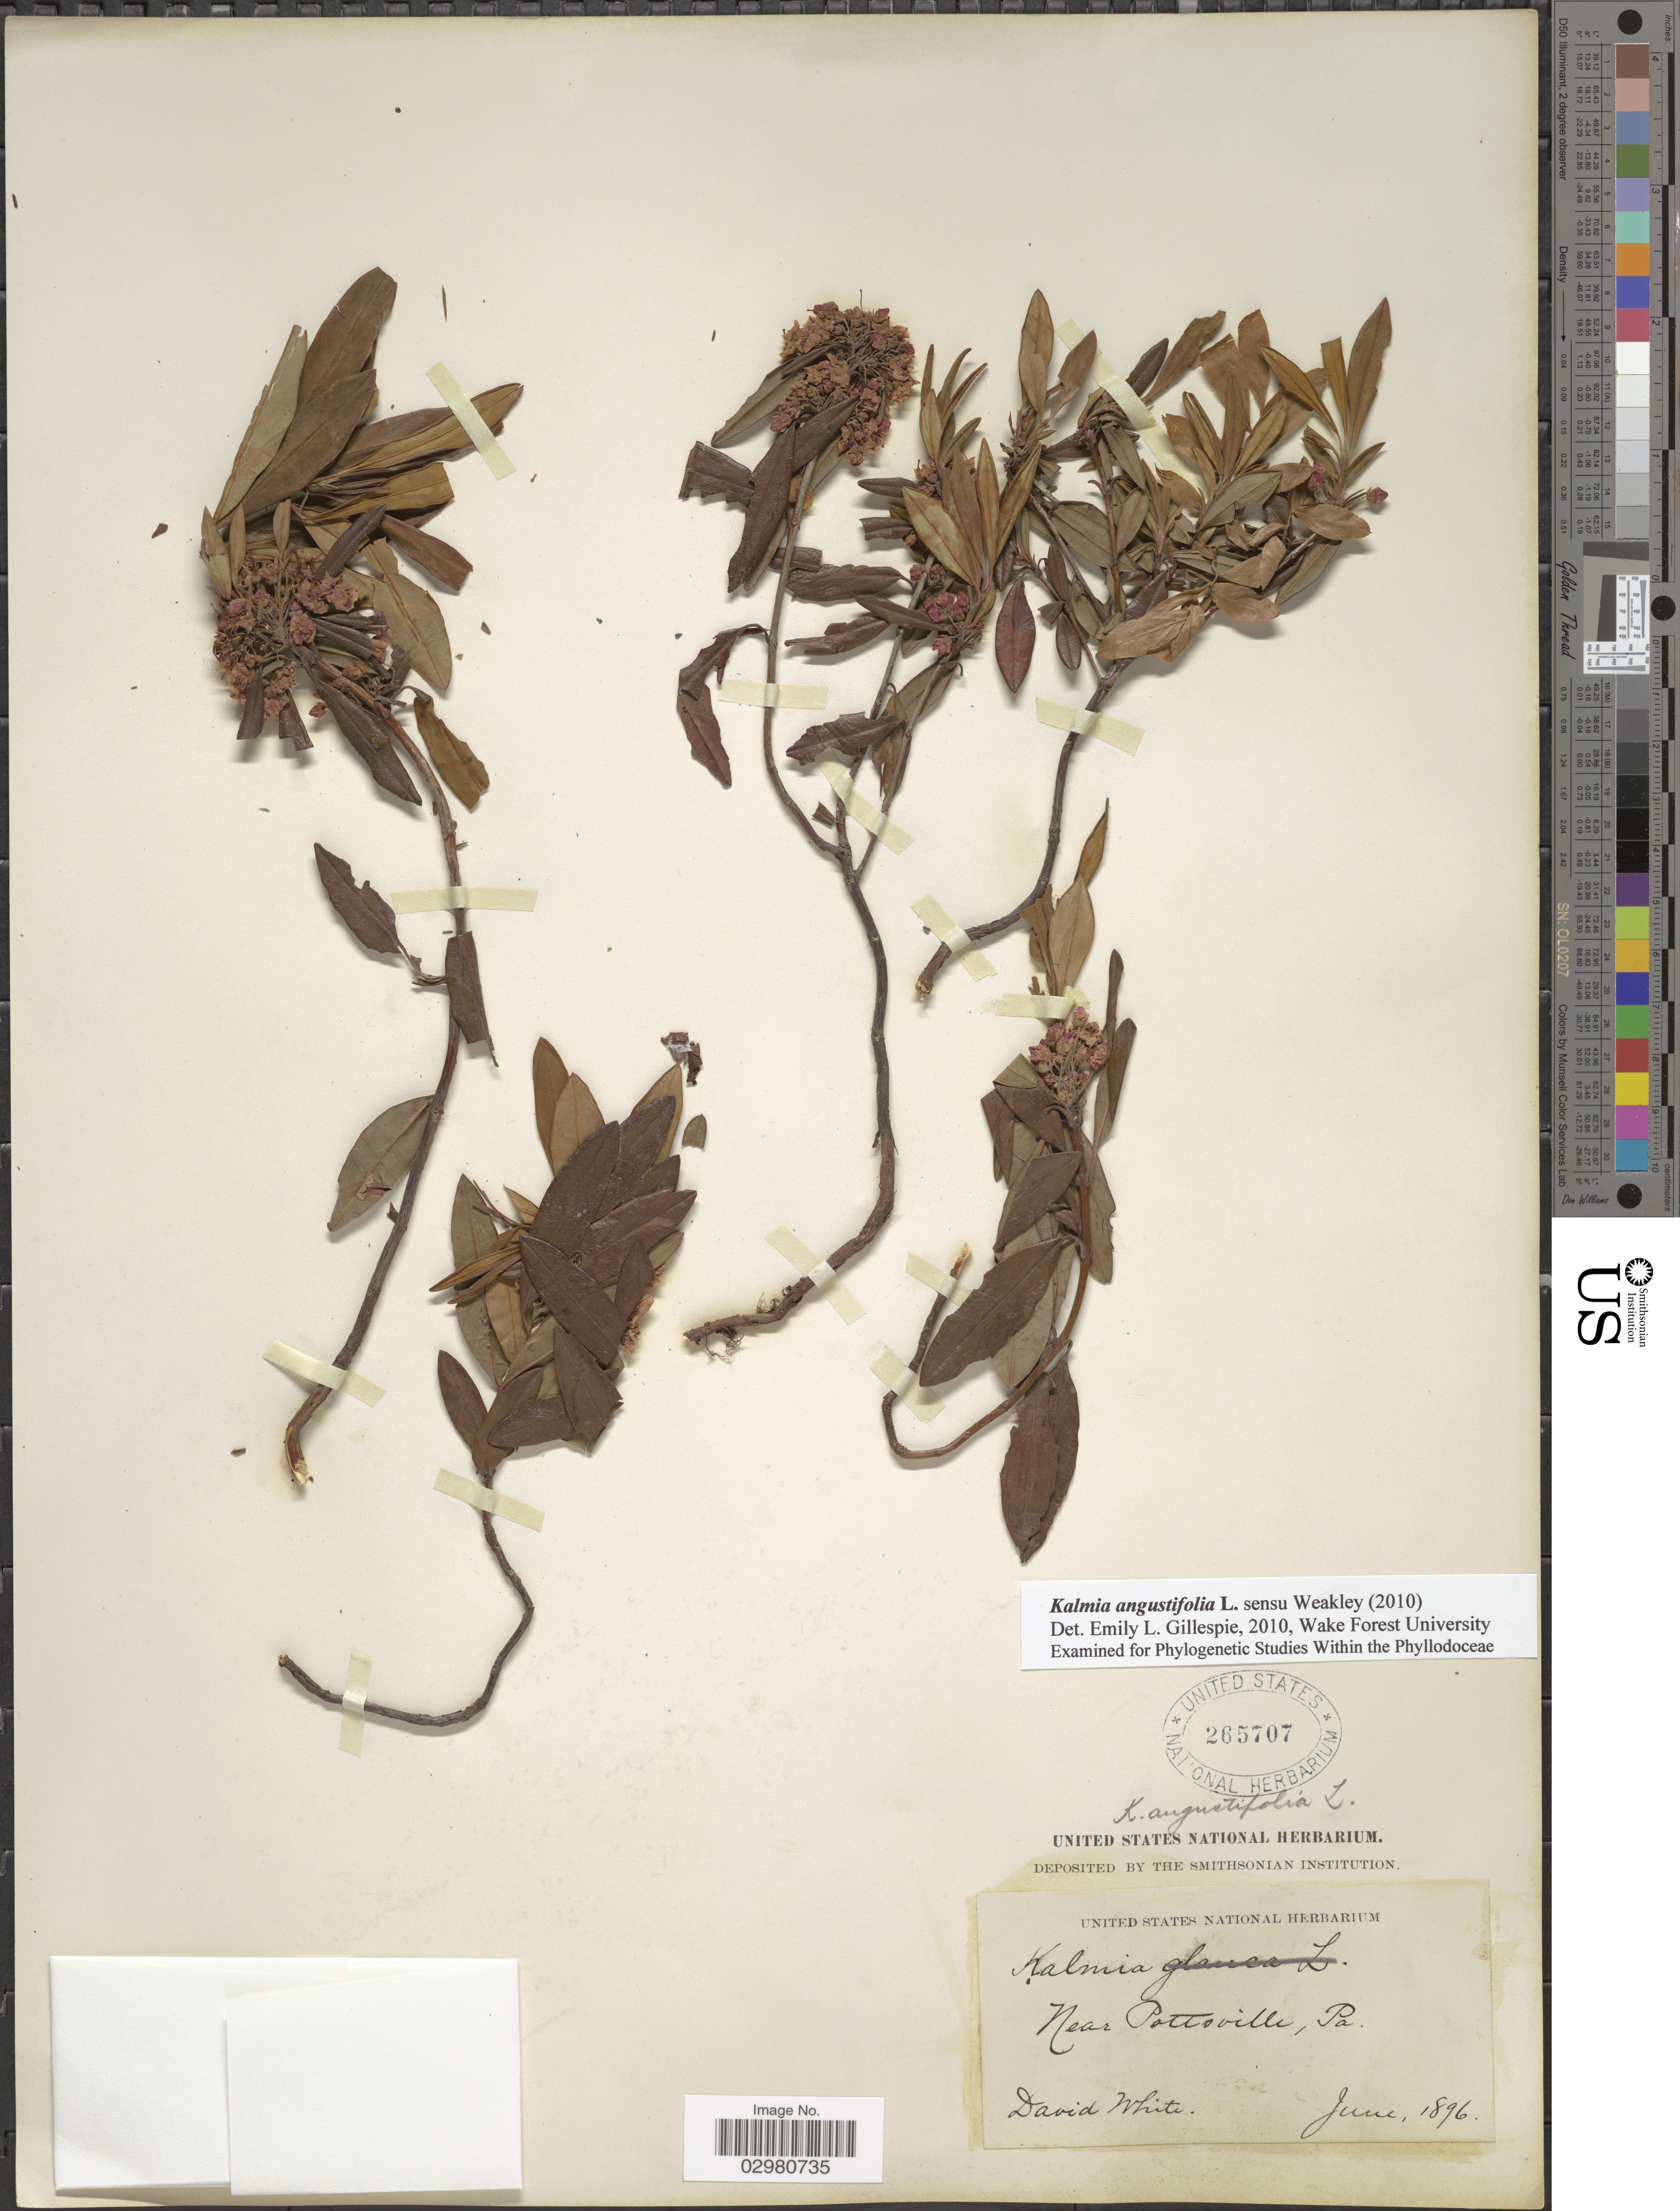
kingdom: Plantae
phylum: Tracheophyta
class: Magnoliopsida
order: Ericales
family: Ericaceae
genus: Kalmia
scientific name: Kalmia angustifolia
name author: L.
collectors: D. White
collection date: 1896-06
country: United States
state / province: Pennsylvania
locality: Near Pottsville, Pa.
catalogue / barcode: US 265707